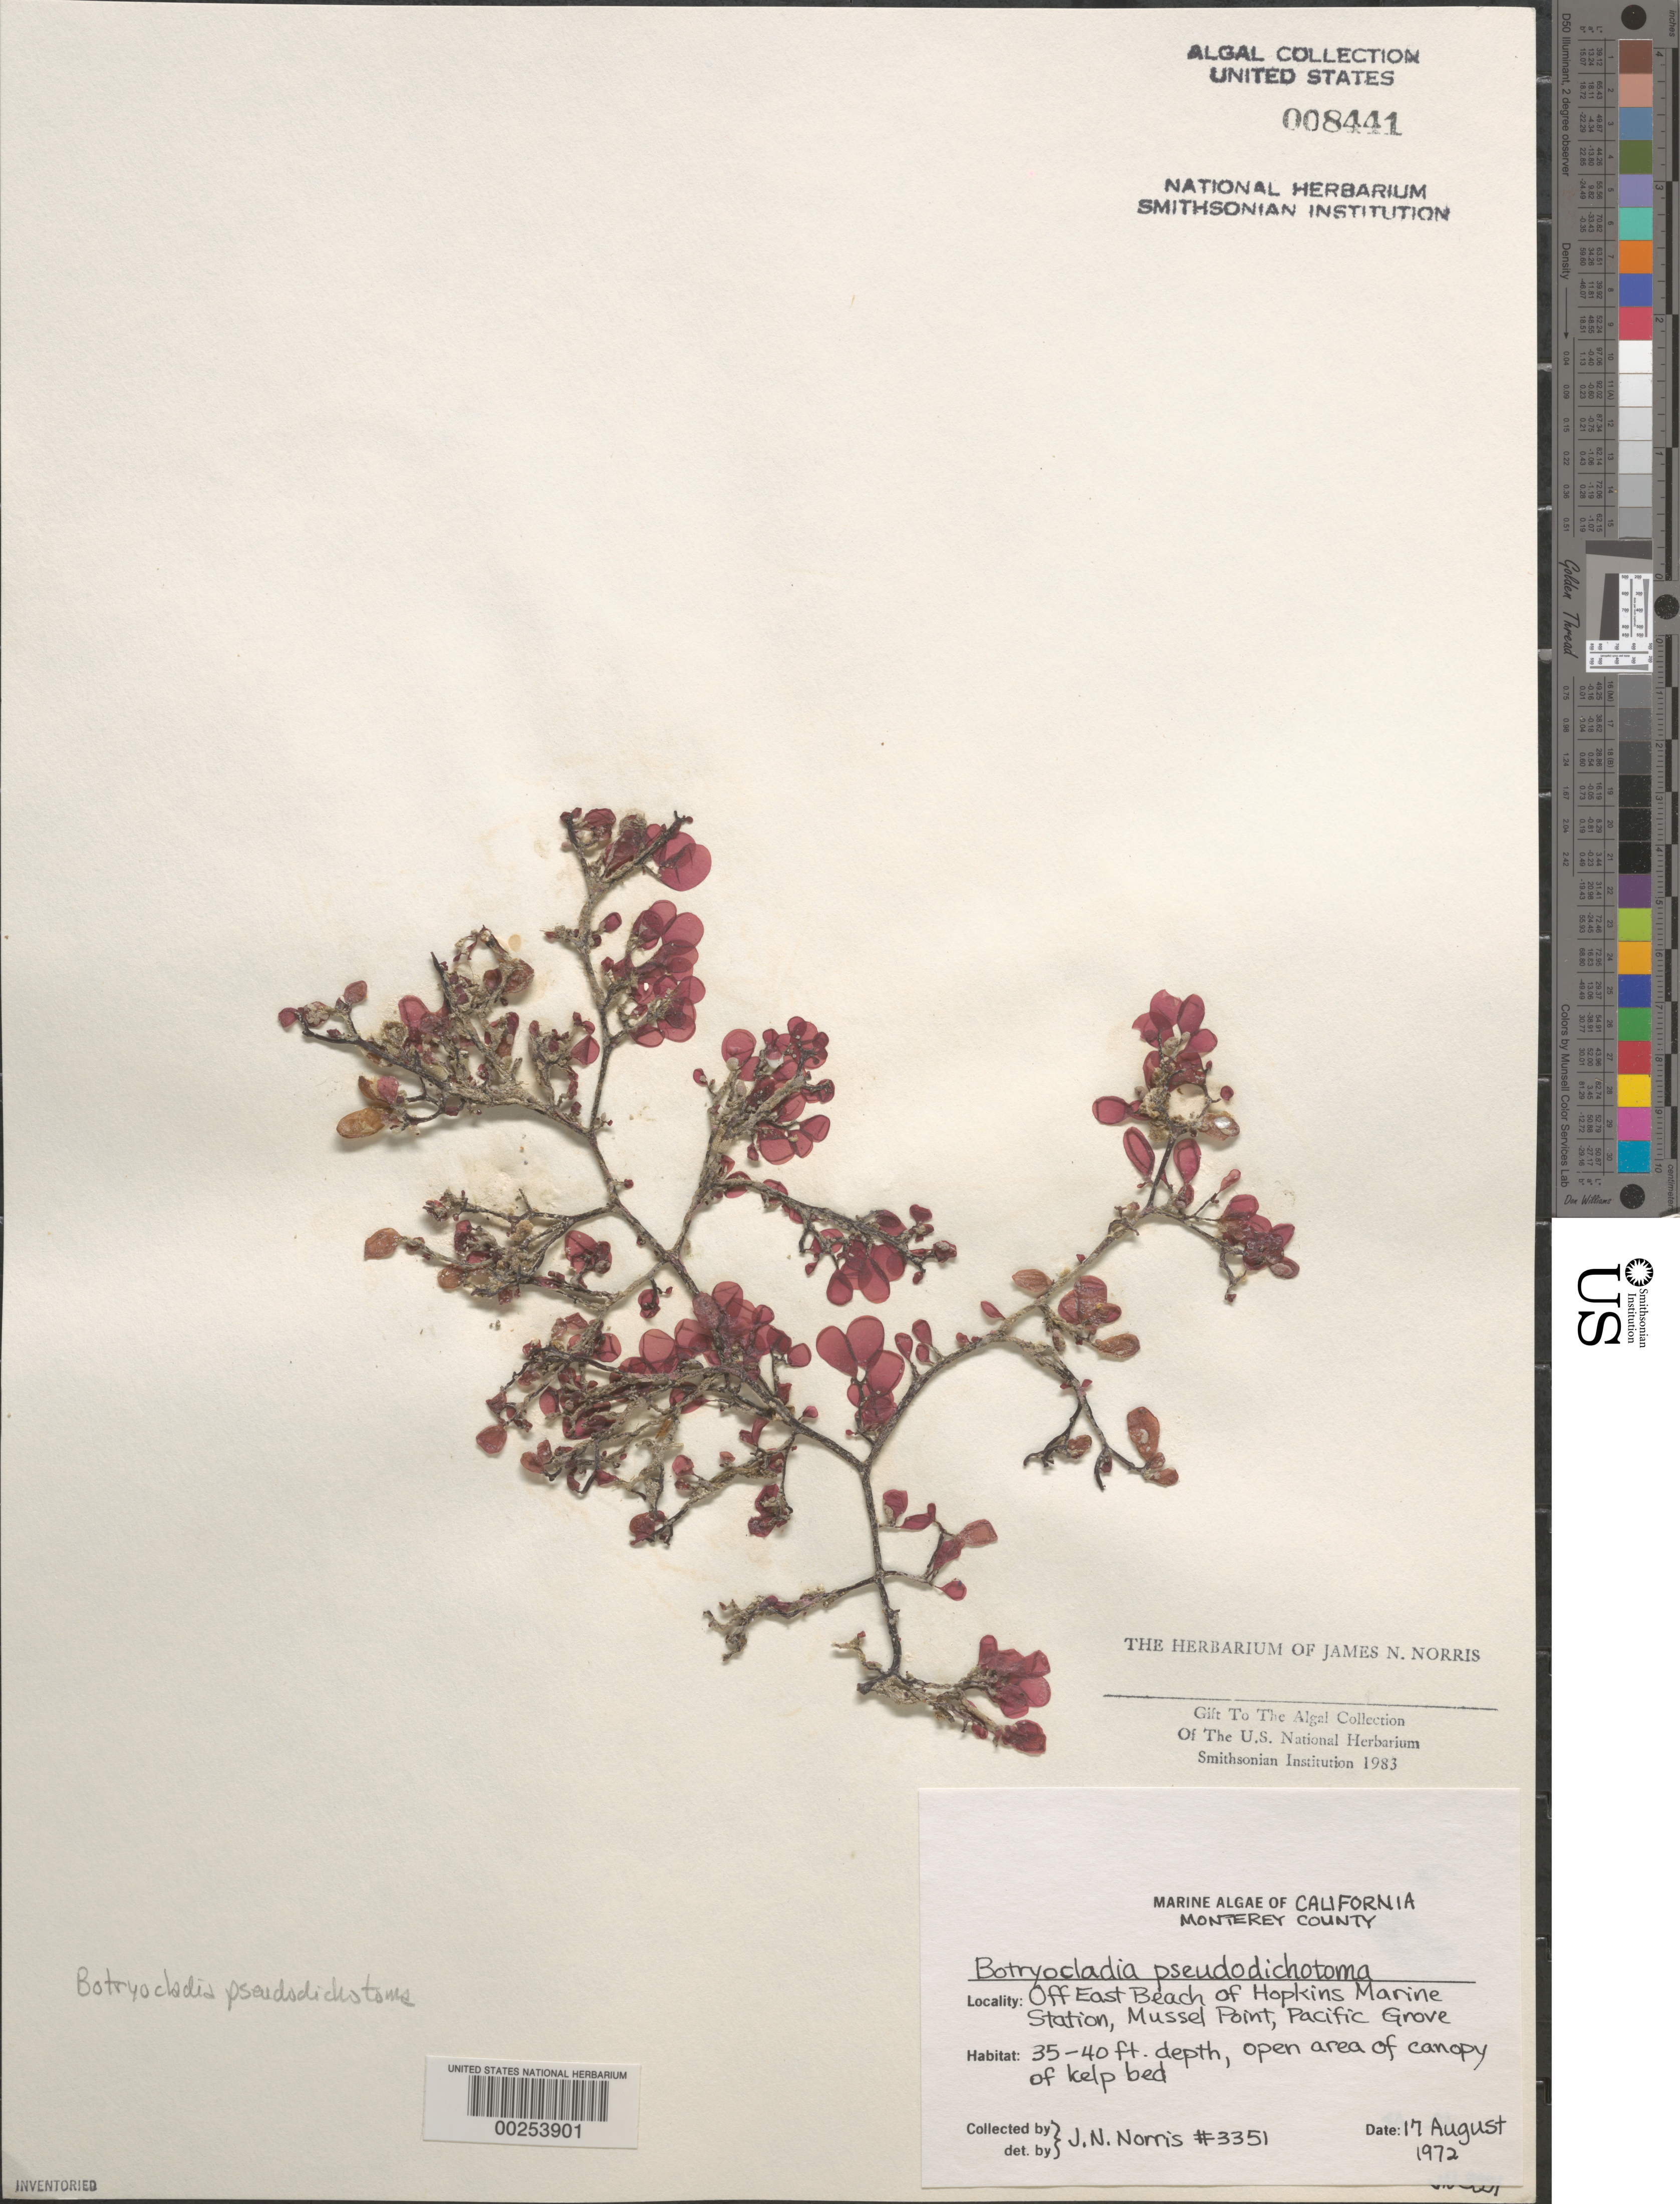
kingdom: Plantae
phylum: Rhodophyta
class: Florideophyceae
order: Rhodymeniales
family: Rhodymeniaceae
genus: Botryocladia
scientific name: Botryocladia pseudodichotoma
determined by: Norris, James N.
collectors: J. N. Norris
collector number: JN-3351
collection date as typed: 17 Aug 1972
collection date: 1972-08-17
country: United States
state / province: California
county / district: Monterey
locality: Pacific Grove, Mussel Point, off east beach of Hopkins Marine Station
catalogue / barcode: US 8441